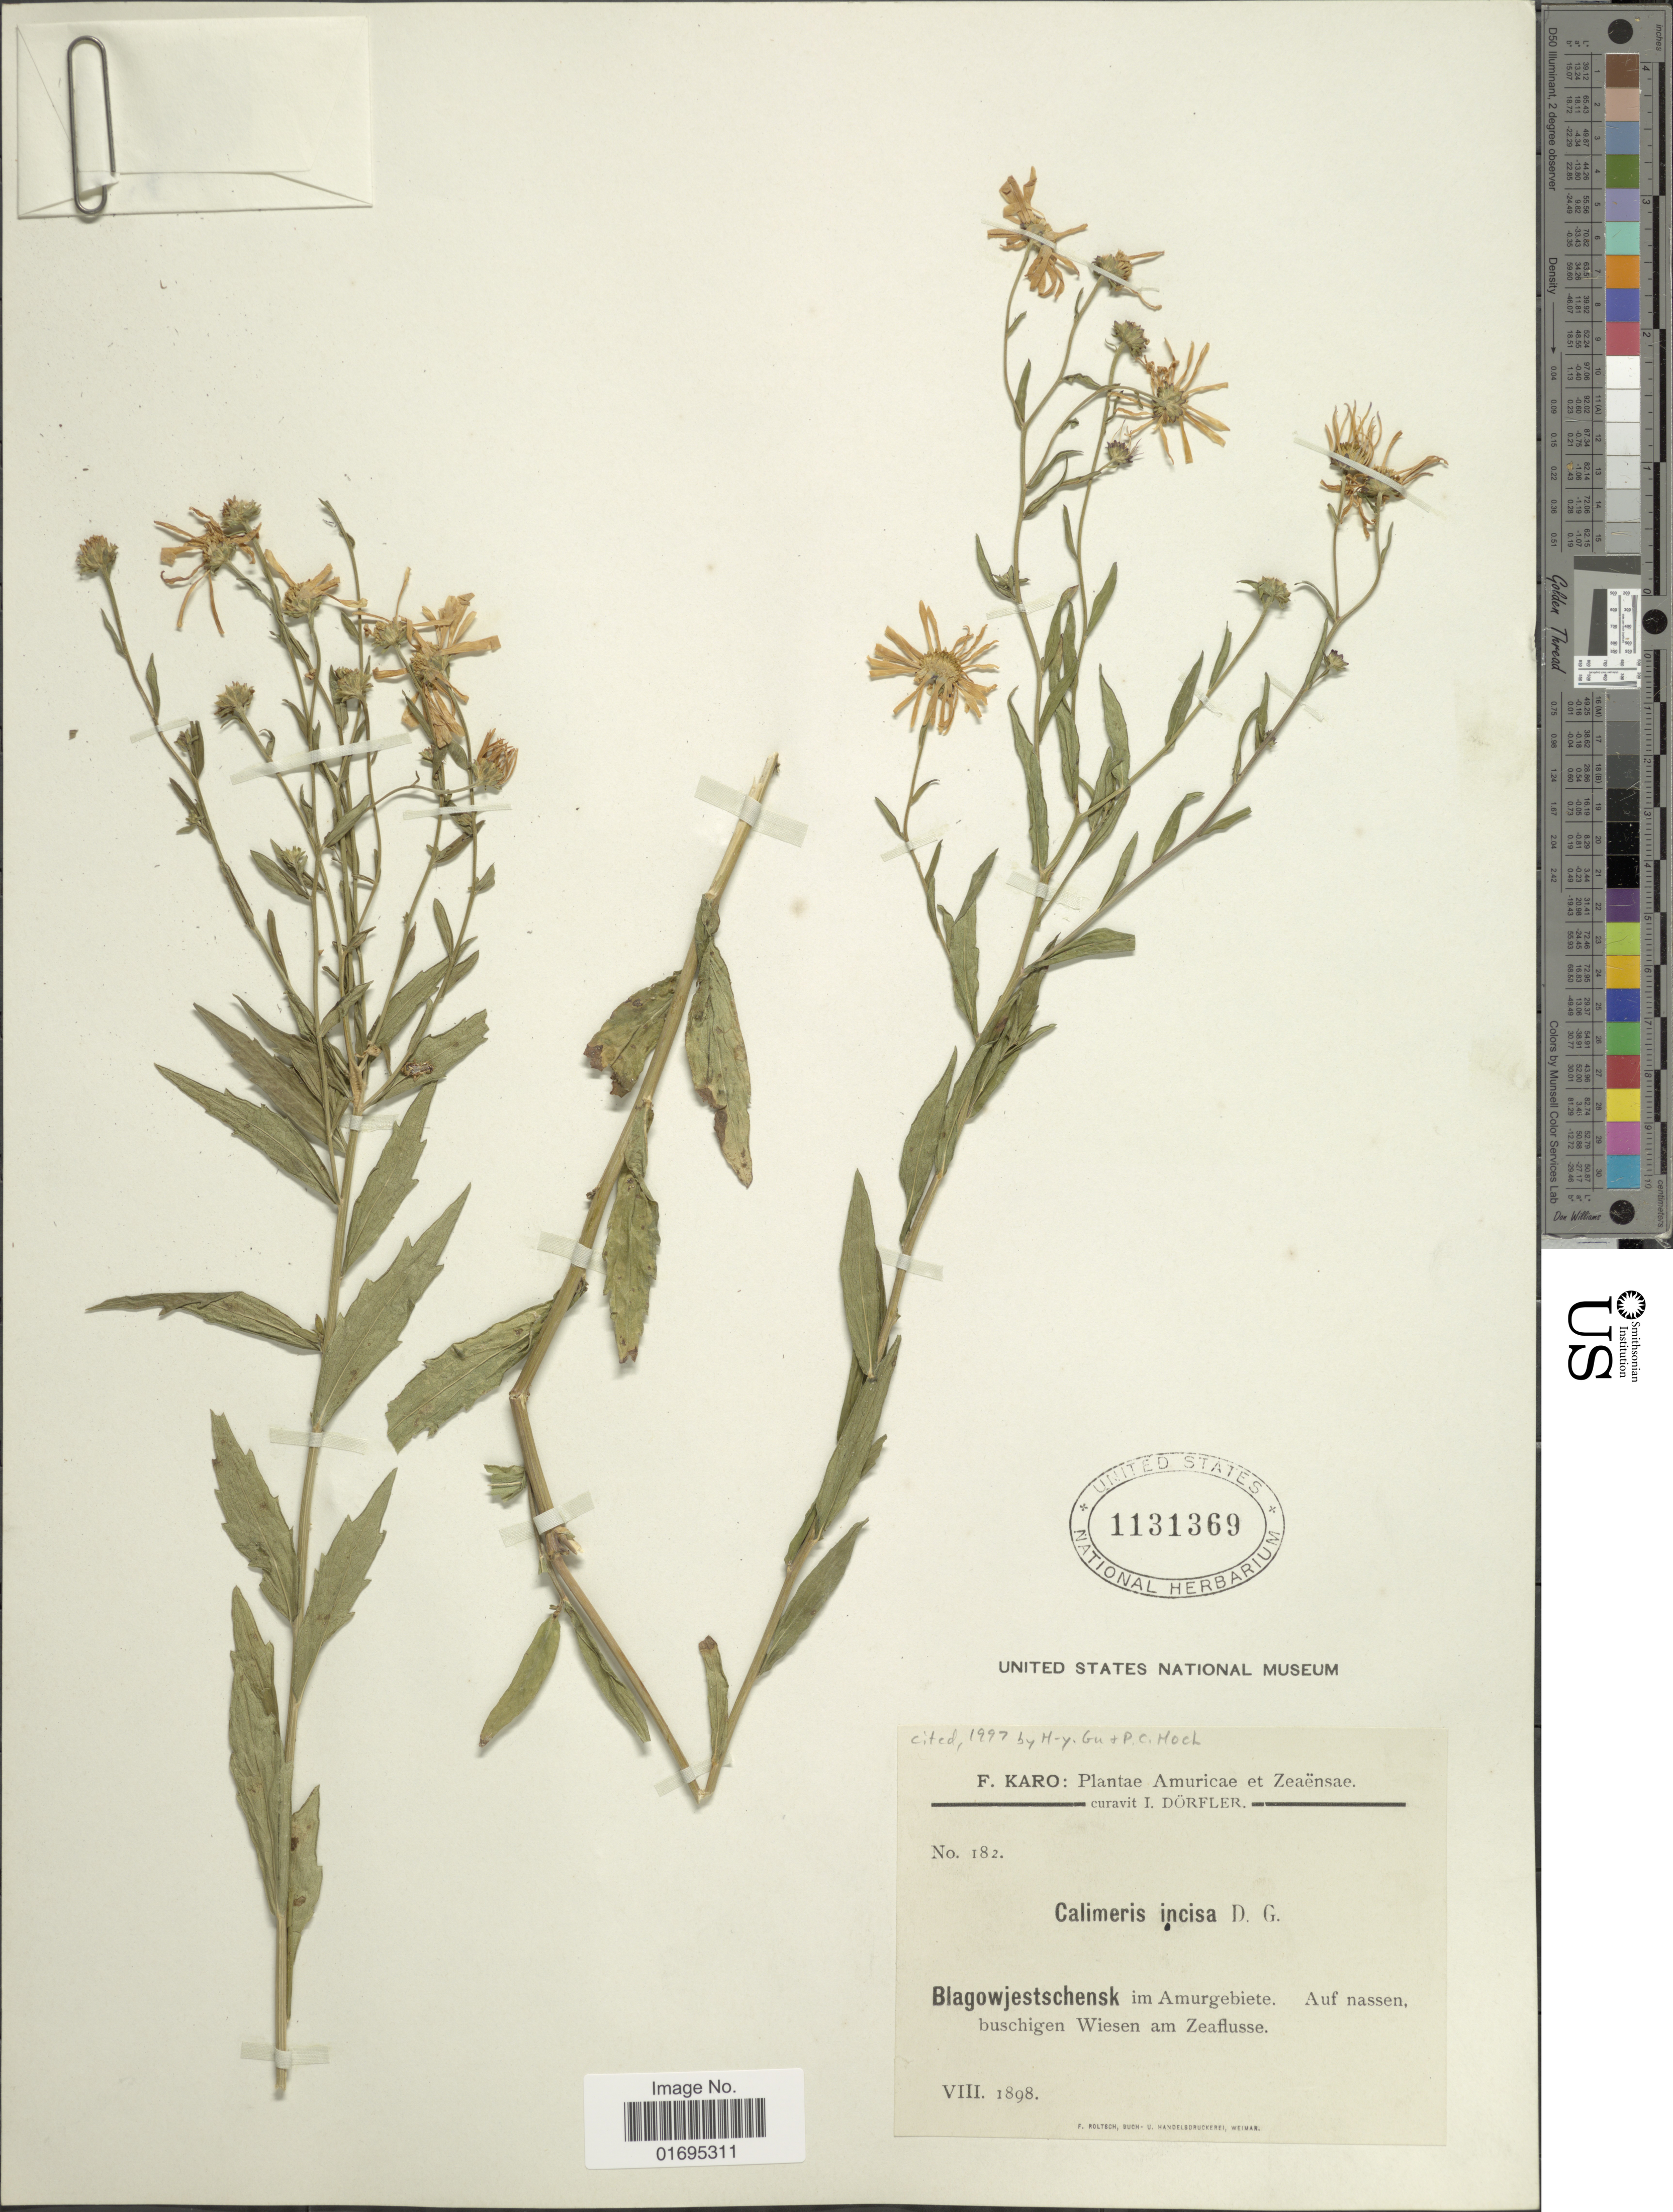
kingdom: Plantae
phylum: Tracheophyta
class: Magnoliopsida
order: Asterales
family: Asteraceae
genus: Kalimeris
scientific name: Kalimeris incisa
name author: (Fisch.) DC.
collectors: F. Karo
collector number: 182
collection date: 1898-08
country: Russian Federation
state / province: Amur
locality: Amuricae et Zeaënsae, im Amurgebiete, Auf nassen buschigen Wiesen am Zeaflusse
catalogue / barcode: US 1131369